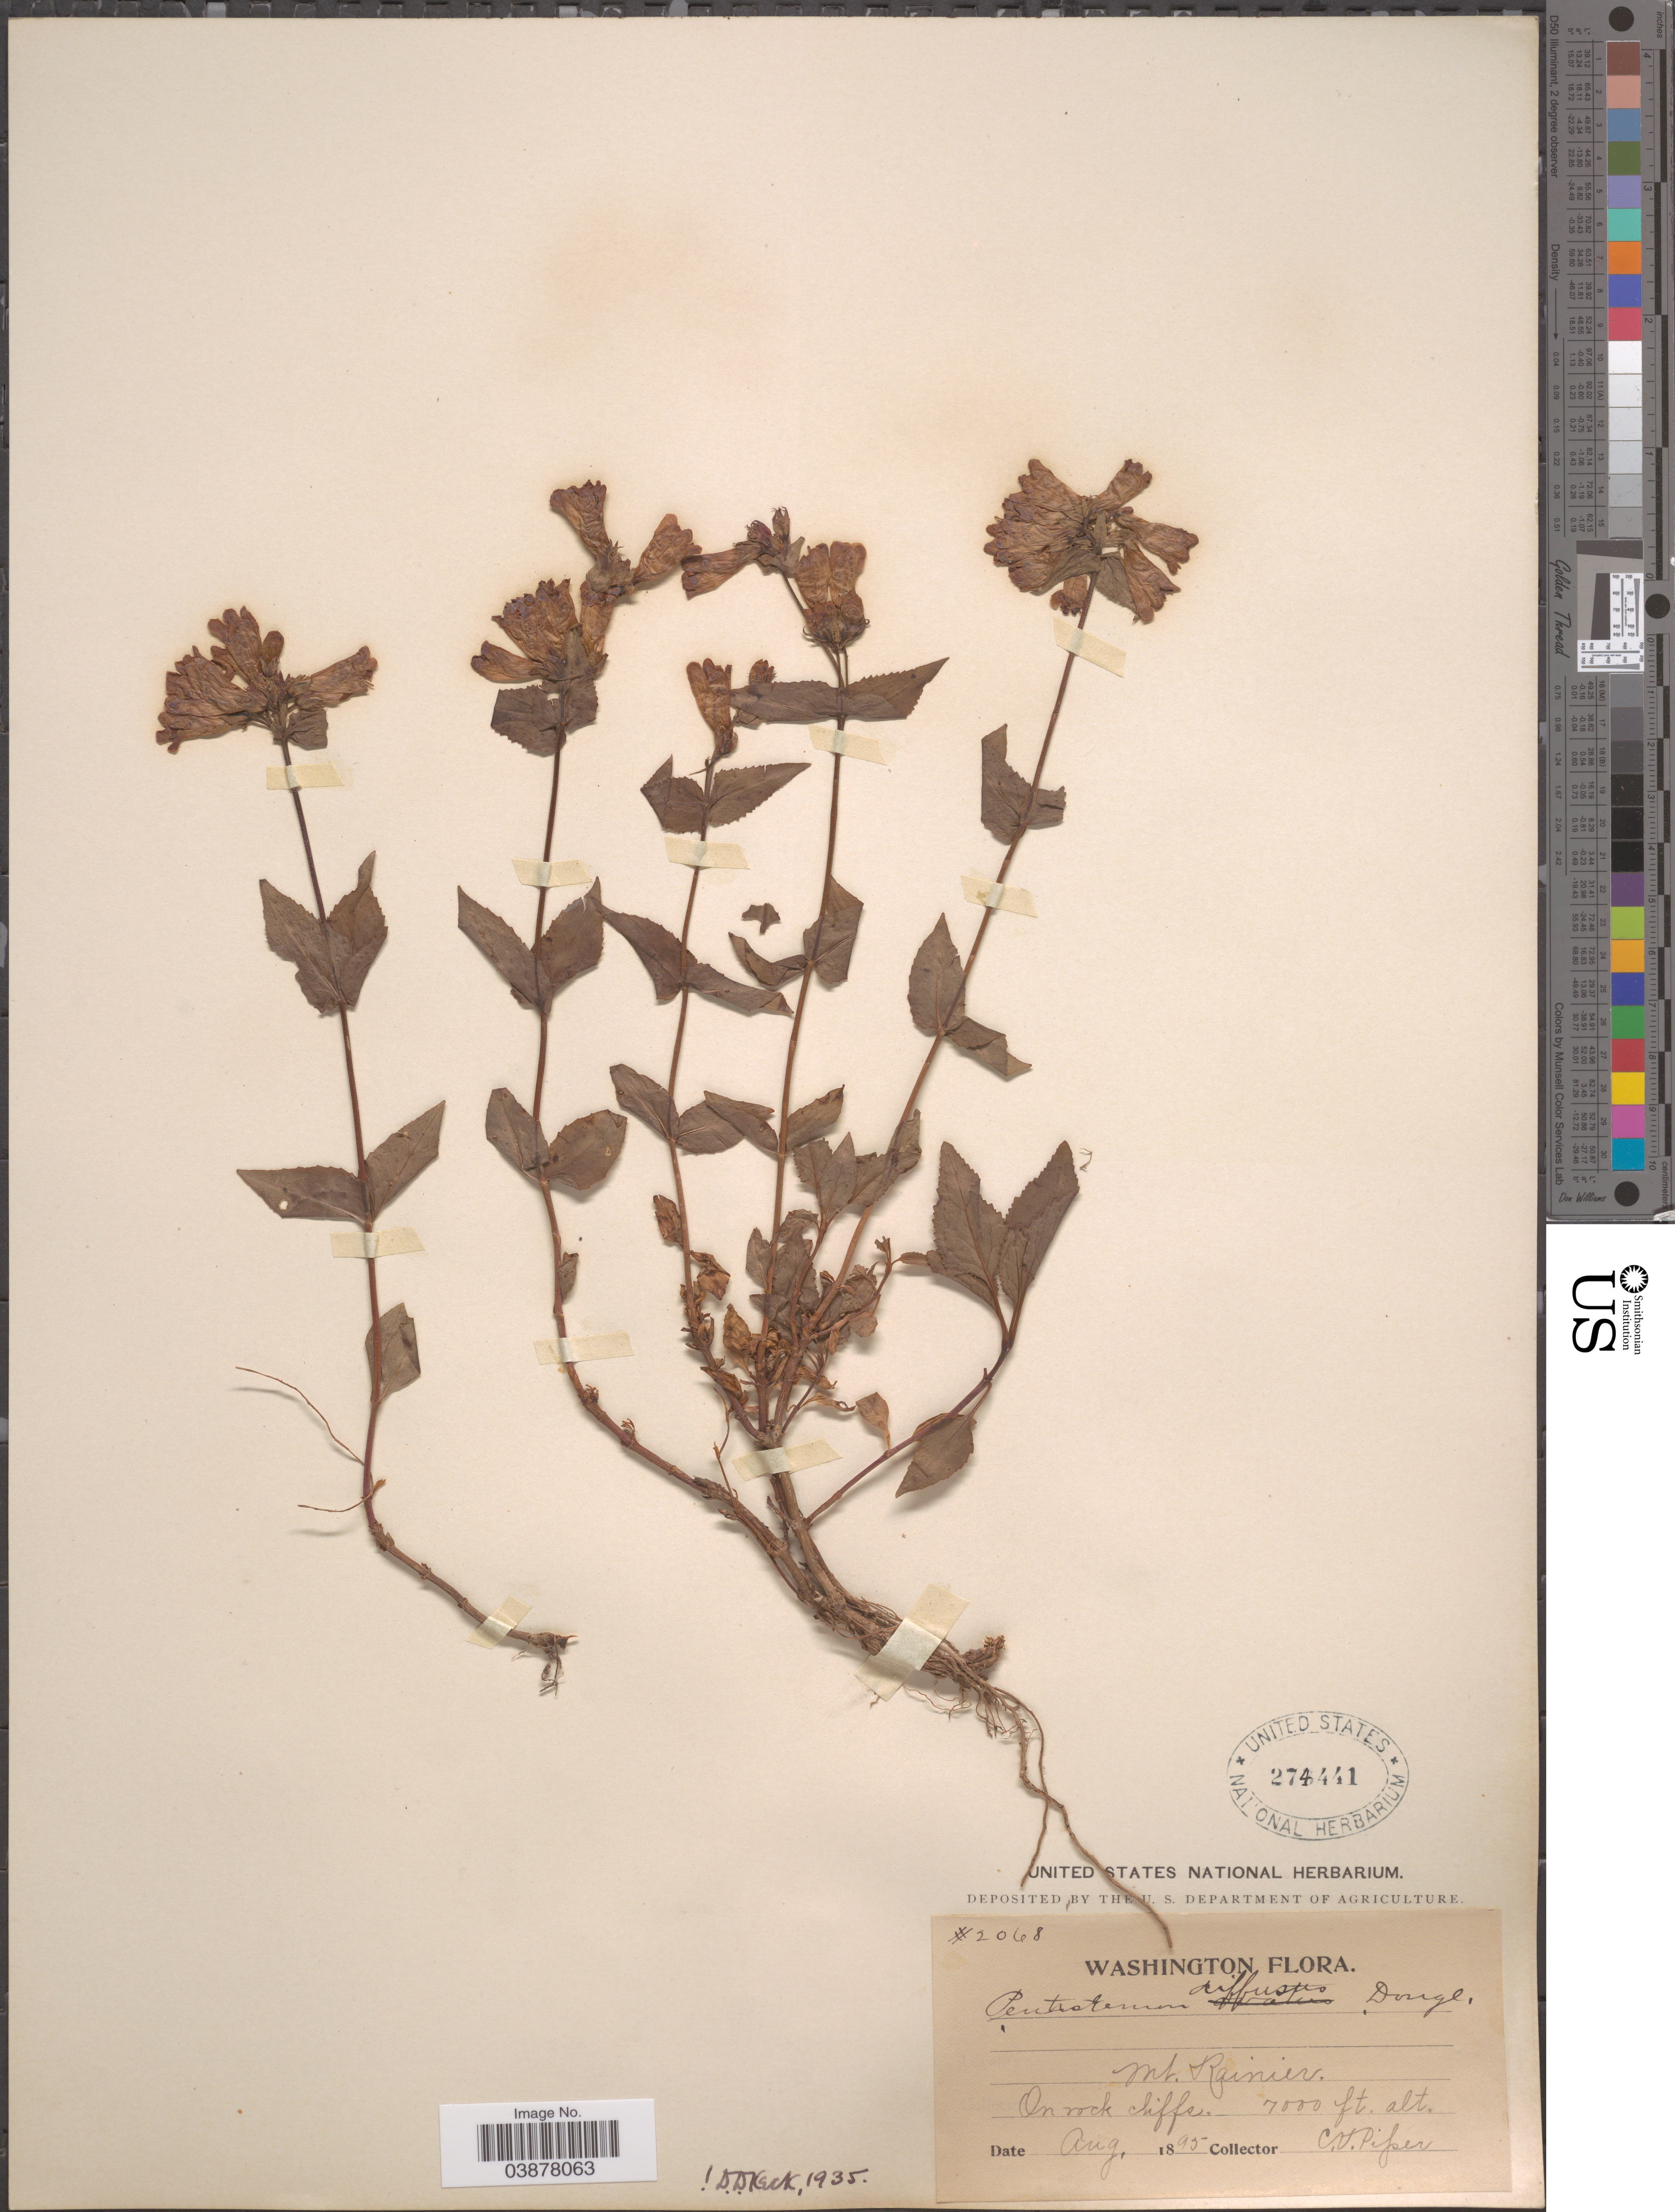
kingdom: Plantae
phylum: Tracheophyta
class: Magnoliopsida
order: Lamiales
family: Plantaginaceae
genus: Penstemon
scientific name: Penstemon serrulatus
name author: Menzies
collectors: C. V. Piper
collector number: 2068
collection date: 1895-08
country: United States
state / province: Washington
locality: Mt. Rainier.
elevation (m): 2134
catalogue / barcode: US 274441